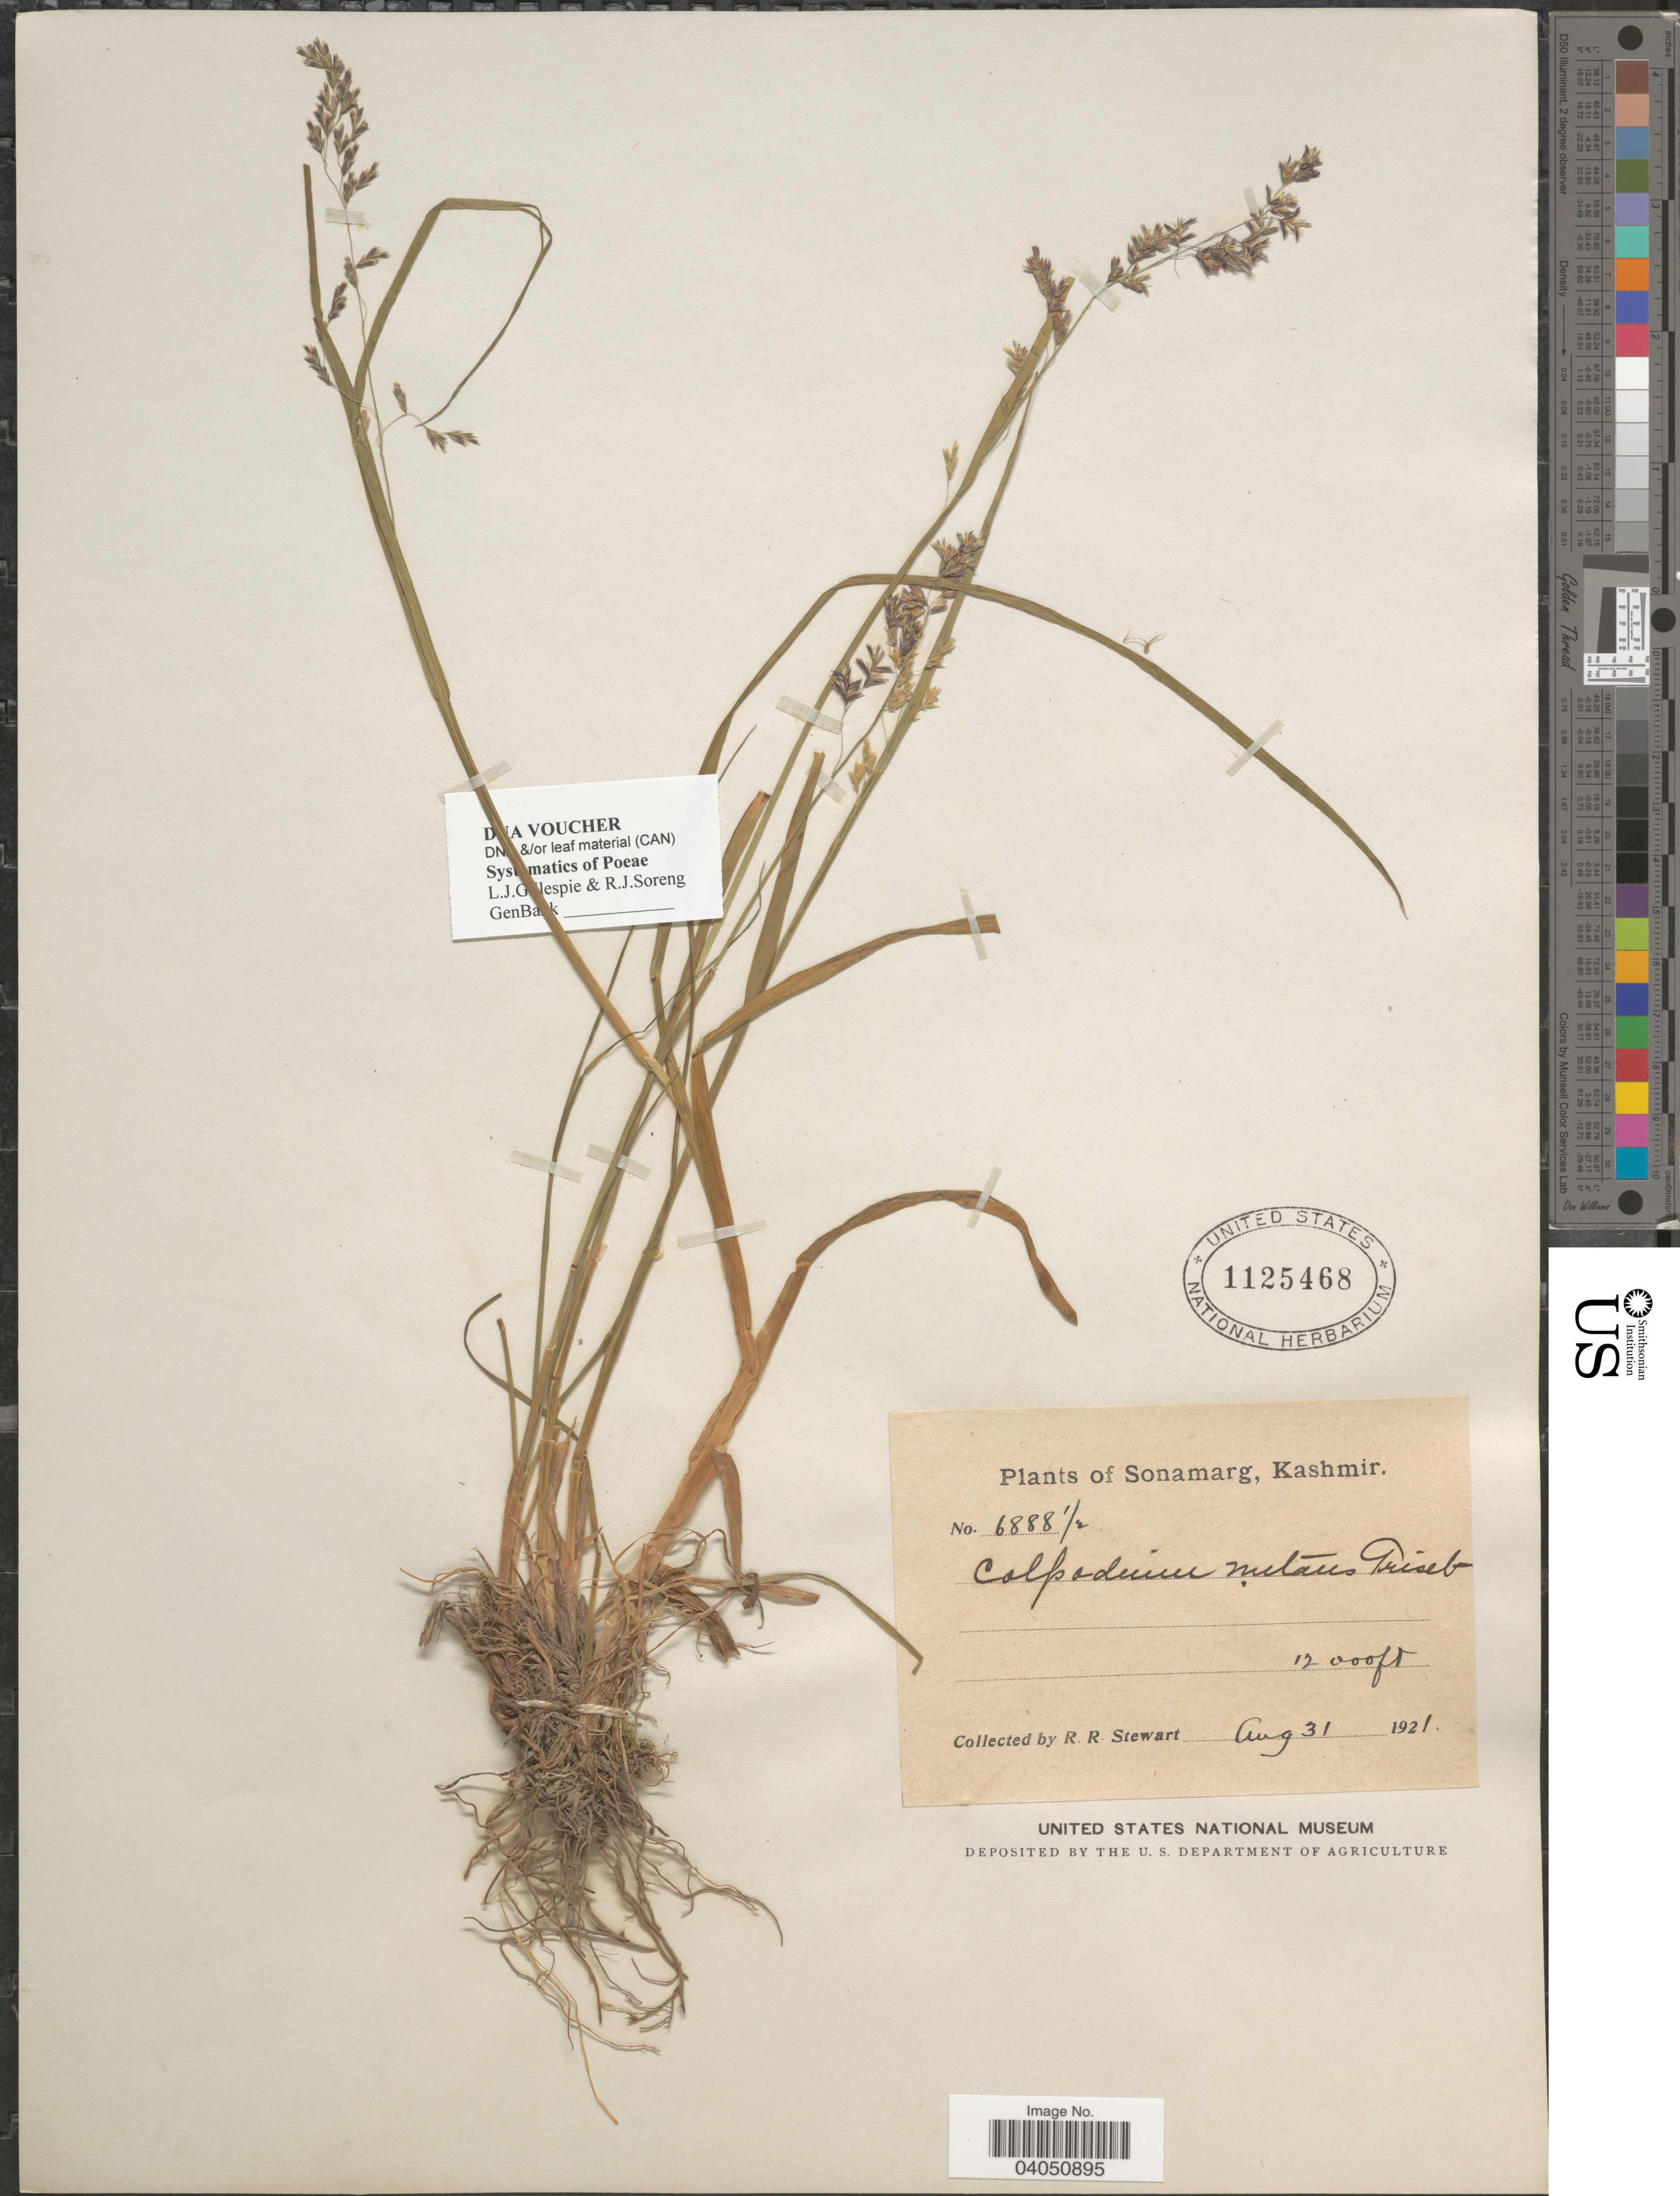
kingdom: Plantae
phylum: Tracheophyta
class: Liliopsida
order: Poales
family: Poaceae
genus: Hyalopoa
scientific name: Hyalopoa nutans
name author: (Griseb.) Tzvelev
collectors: R. Stewart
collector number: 6888½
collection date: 1921-08-31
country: India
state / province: Jammu and Kashmir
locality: Sonamarg, Kashmir.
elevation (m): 3658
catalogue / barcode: US 1125468